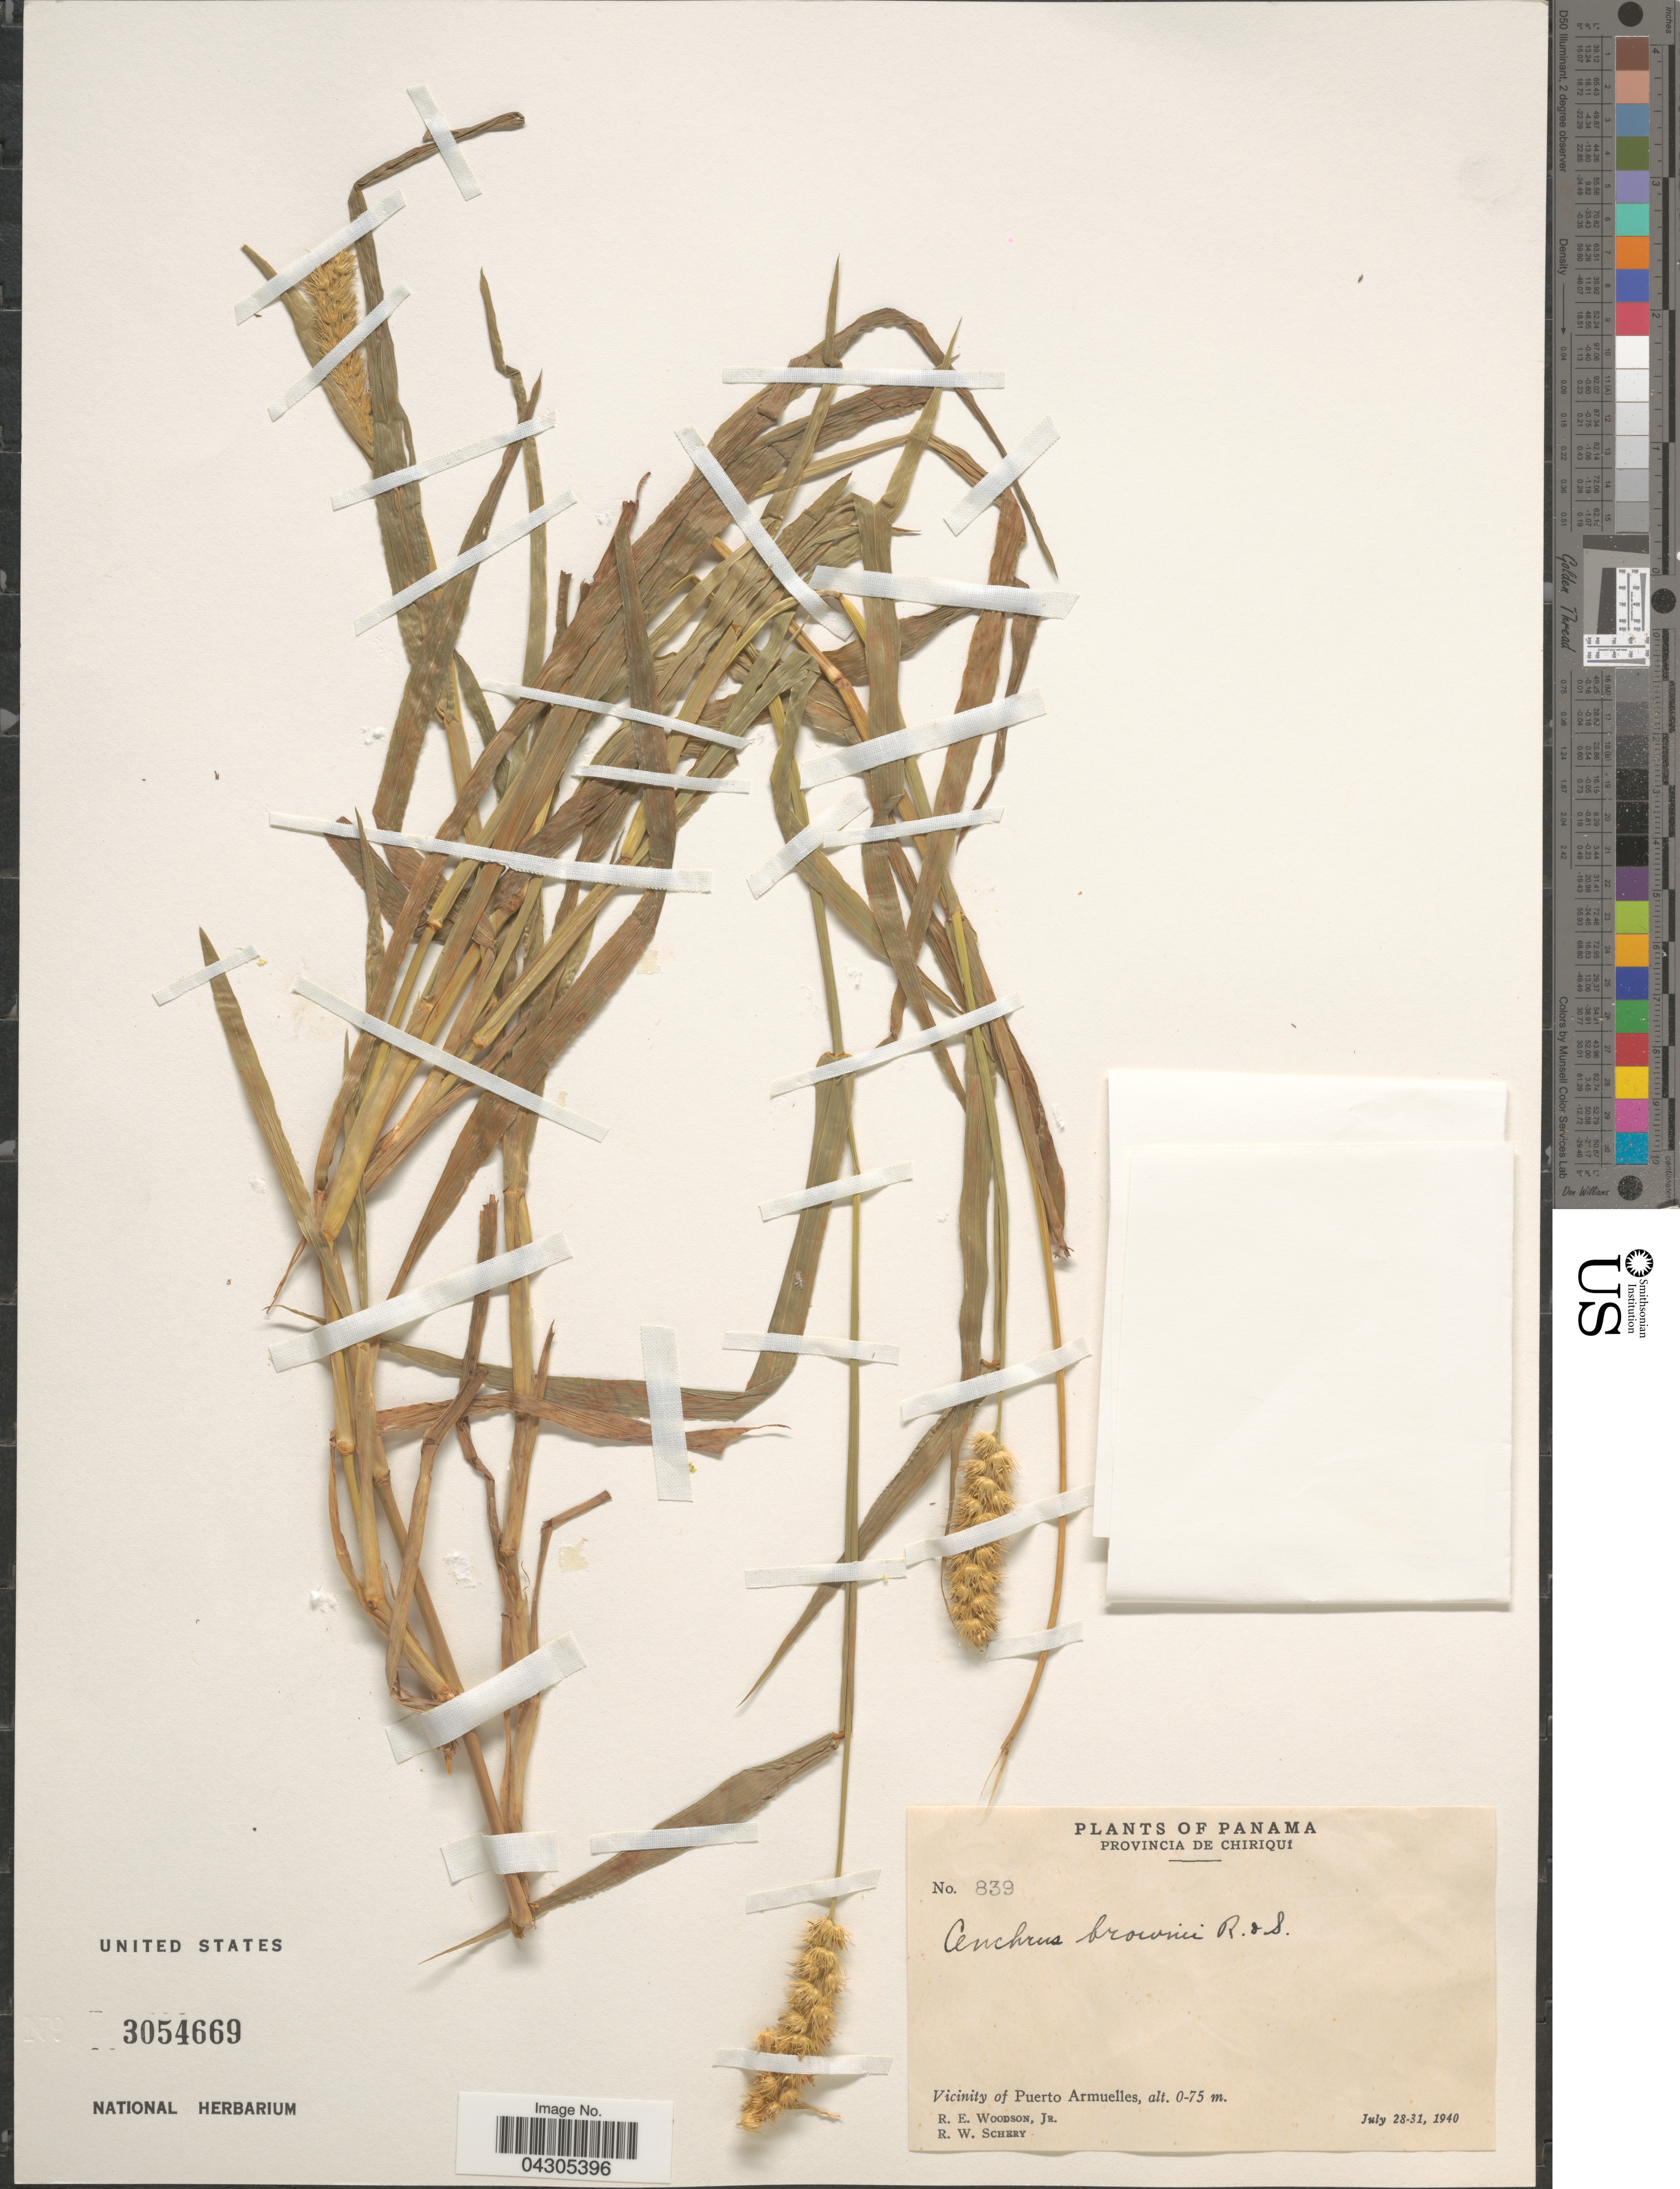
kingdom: Plantae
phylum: Tracheophyta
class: Liliopsida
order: Poales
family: Poaceae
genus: Cenchrus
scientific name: Cenchrus brownii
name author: Roem. & Schult.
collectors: R. E. Woodson & R. W. Schery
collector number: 839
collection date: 1940-07-28/1940-07-31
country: Panama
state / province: Chiriqui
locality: Vicinity of Puerto Armuelles.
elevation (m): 0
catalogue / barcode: US 3054669